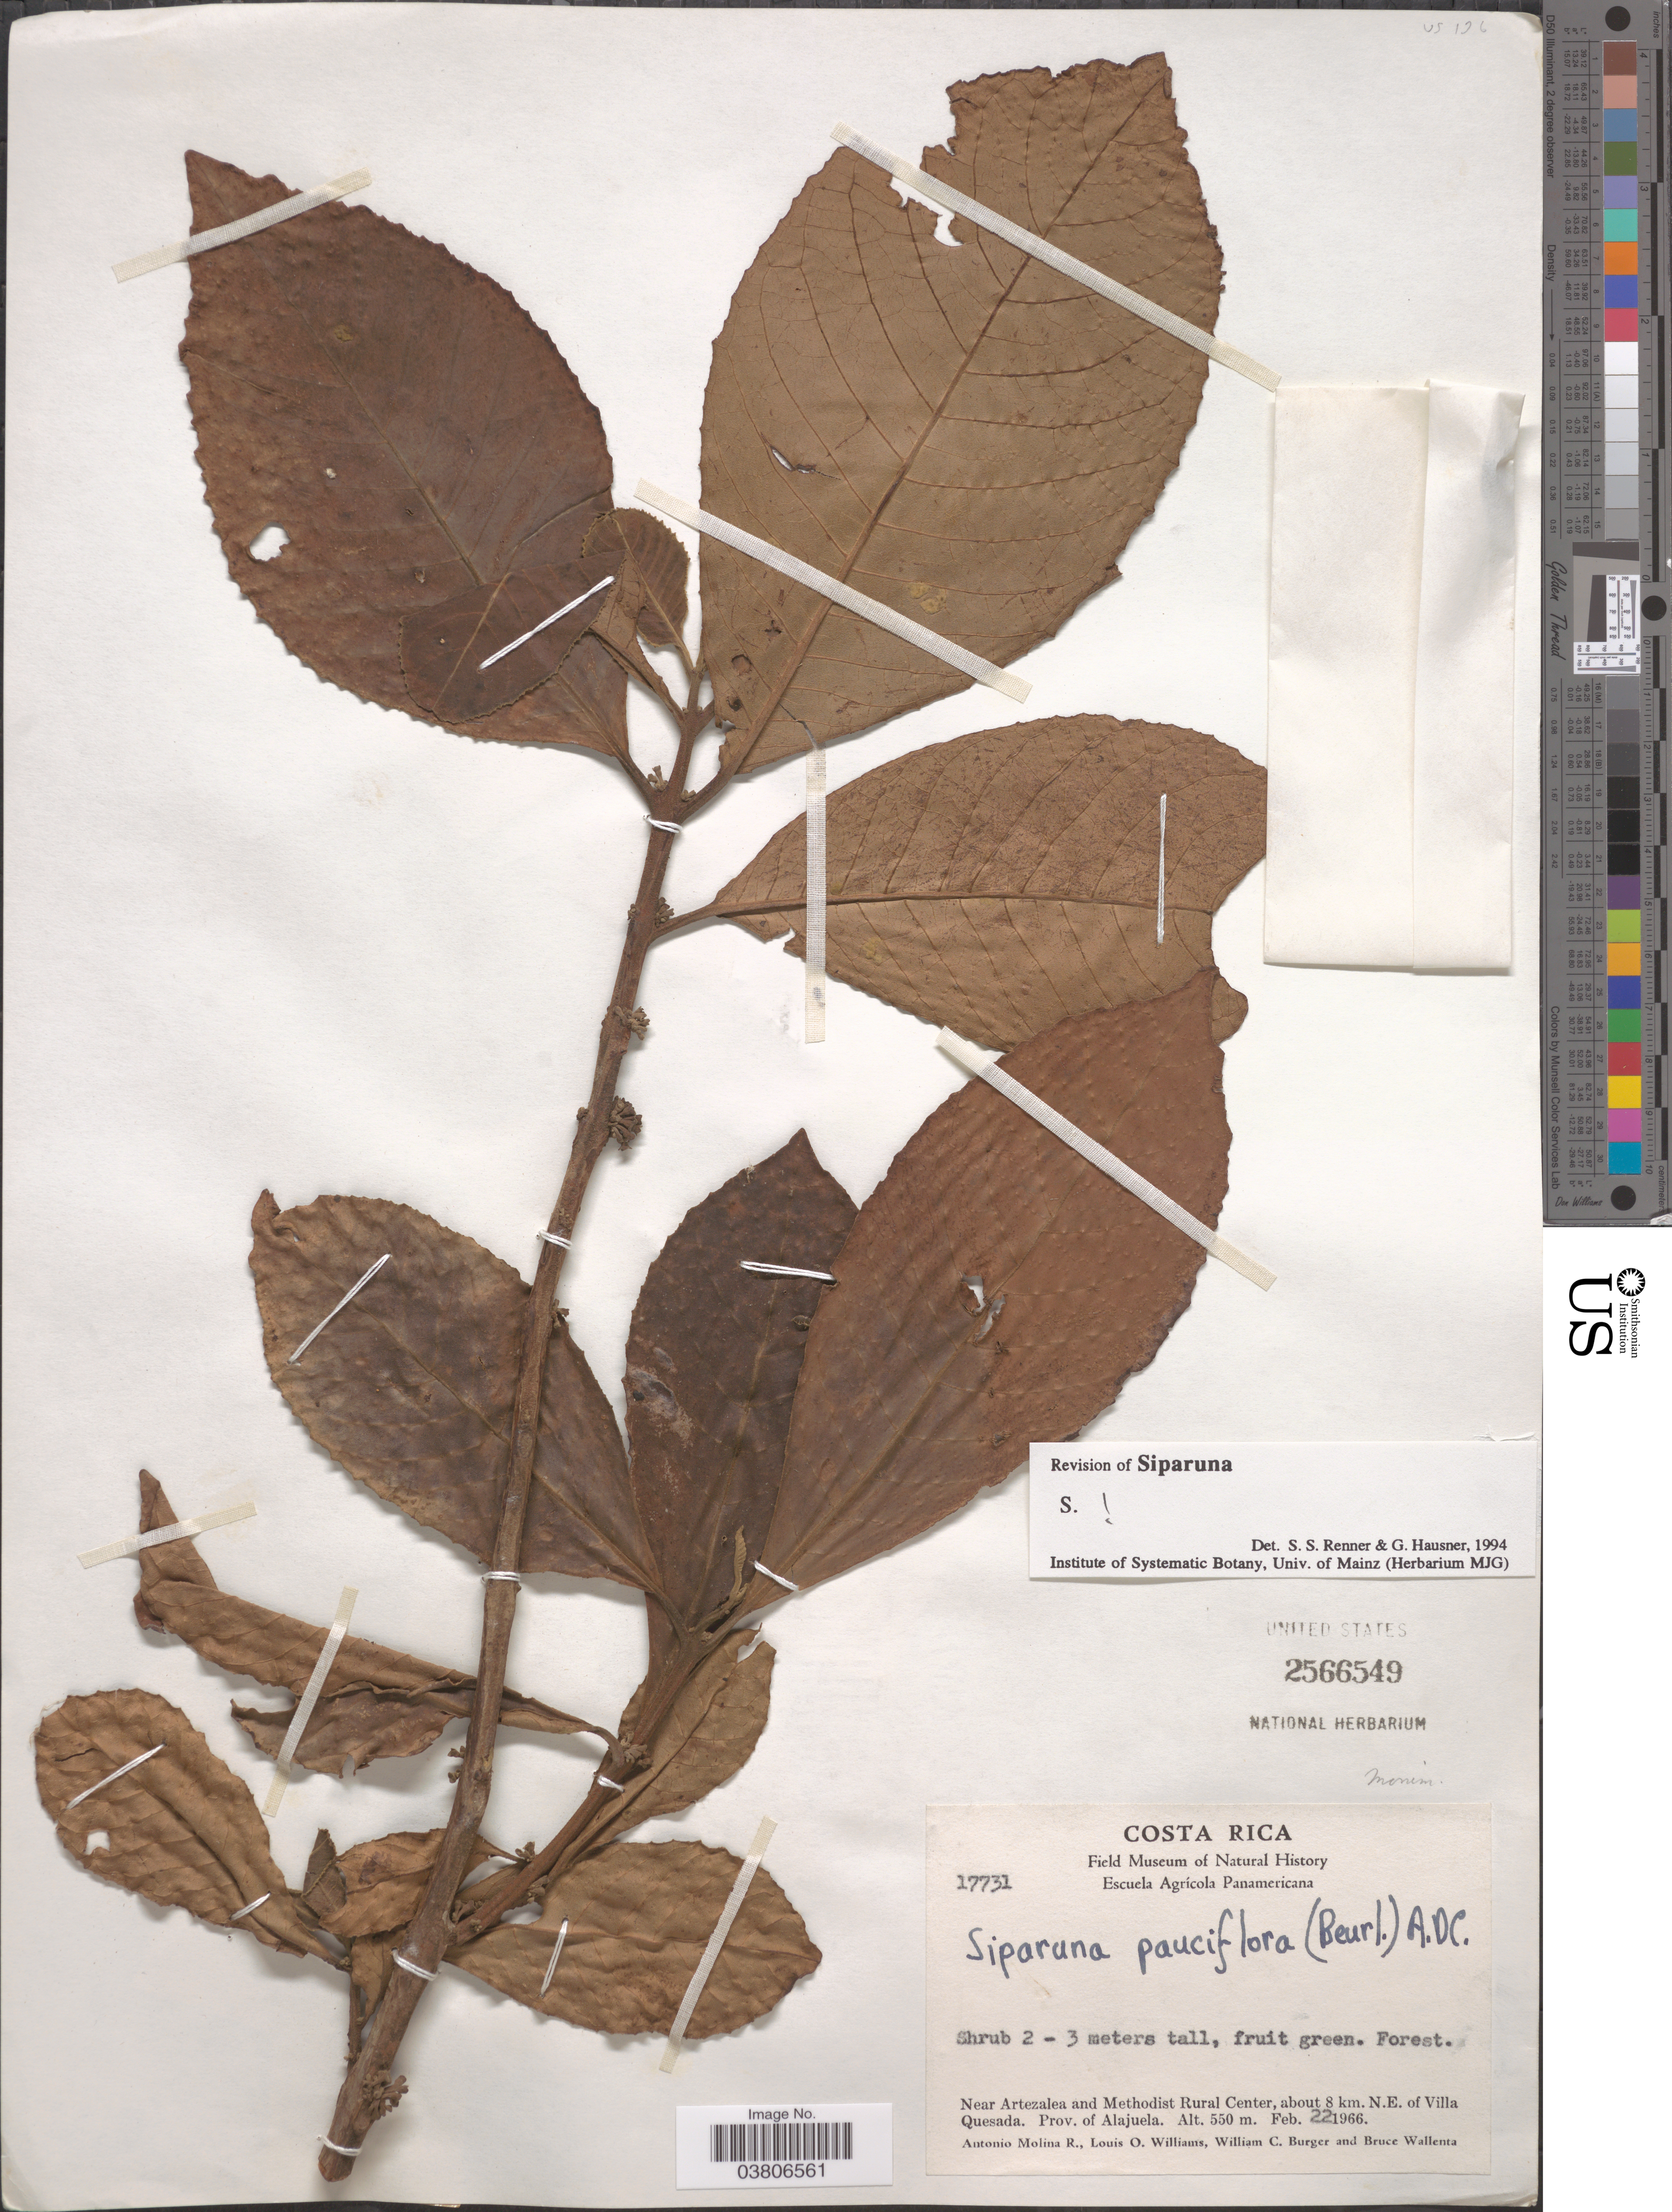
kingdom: Plantae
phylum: Tracheophyta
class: Magnoliopsida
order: Laurales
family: Siparunaceae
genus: Siparuna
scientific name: Siparuna pauciflora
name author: (Beurling) A. DC.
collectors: A. Molina R., L. O. Williams, W. Burger & B. Wallenta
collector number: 17731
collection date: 1966-02-22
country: Costa Rica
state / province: Alajuela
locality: Near Artezalea and Methodist Rural Center, about 8 km. N.E. of Villa Quesada.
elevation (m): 550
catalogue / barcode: US 2566549